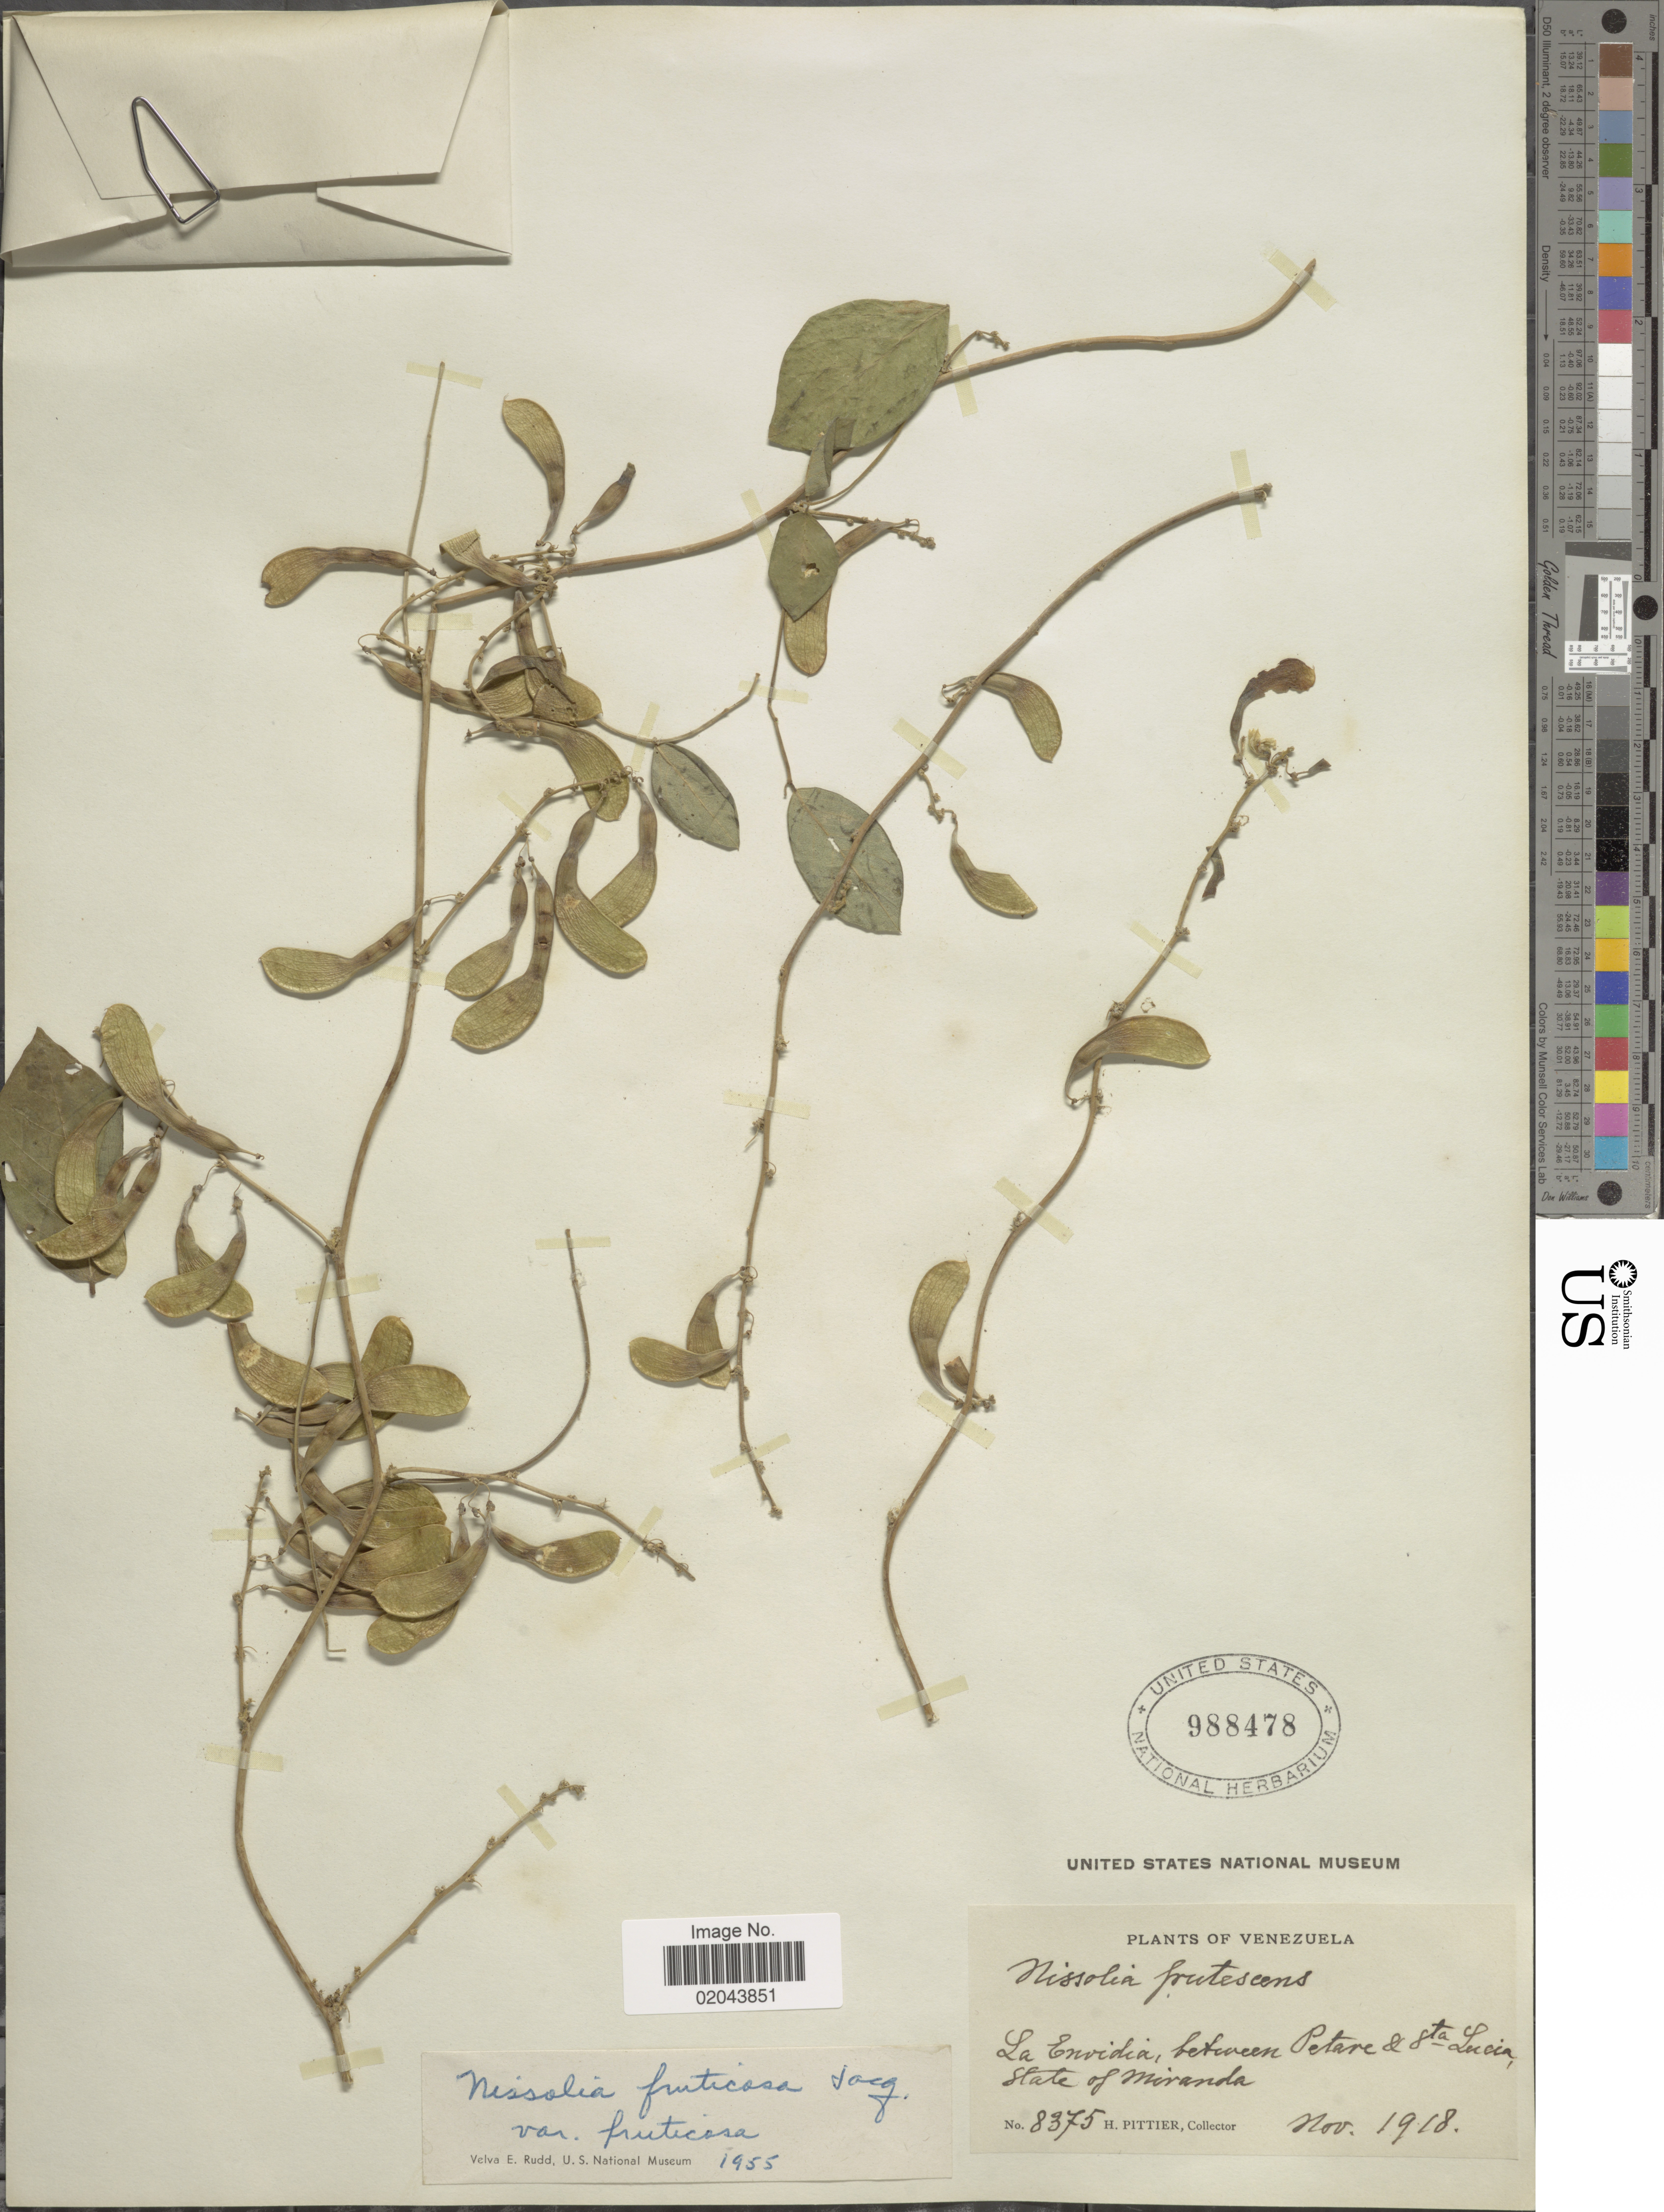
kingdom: Plantae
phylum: Tracheophyta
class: Magnoliopsida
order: Fabales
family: Fabaceae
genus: Nissolia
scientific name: Nissolia fruticosa var. fruticosa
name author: Jacq.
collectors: H. F. Pittier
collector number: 8375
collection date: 1918-11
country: Venezuela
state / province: Miranda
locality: La Envidia, betwee Petare & Sta. Lucia.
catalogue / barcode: US 988478